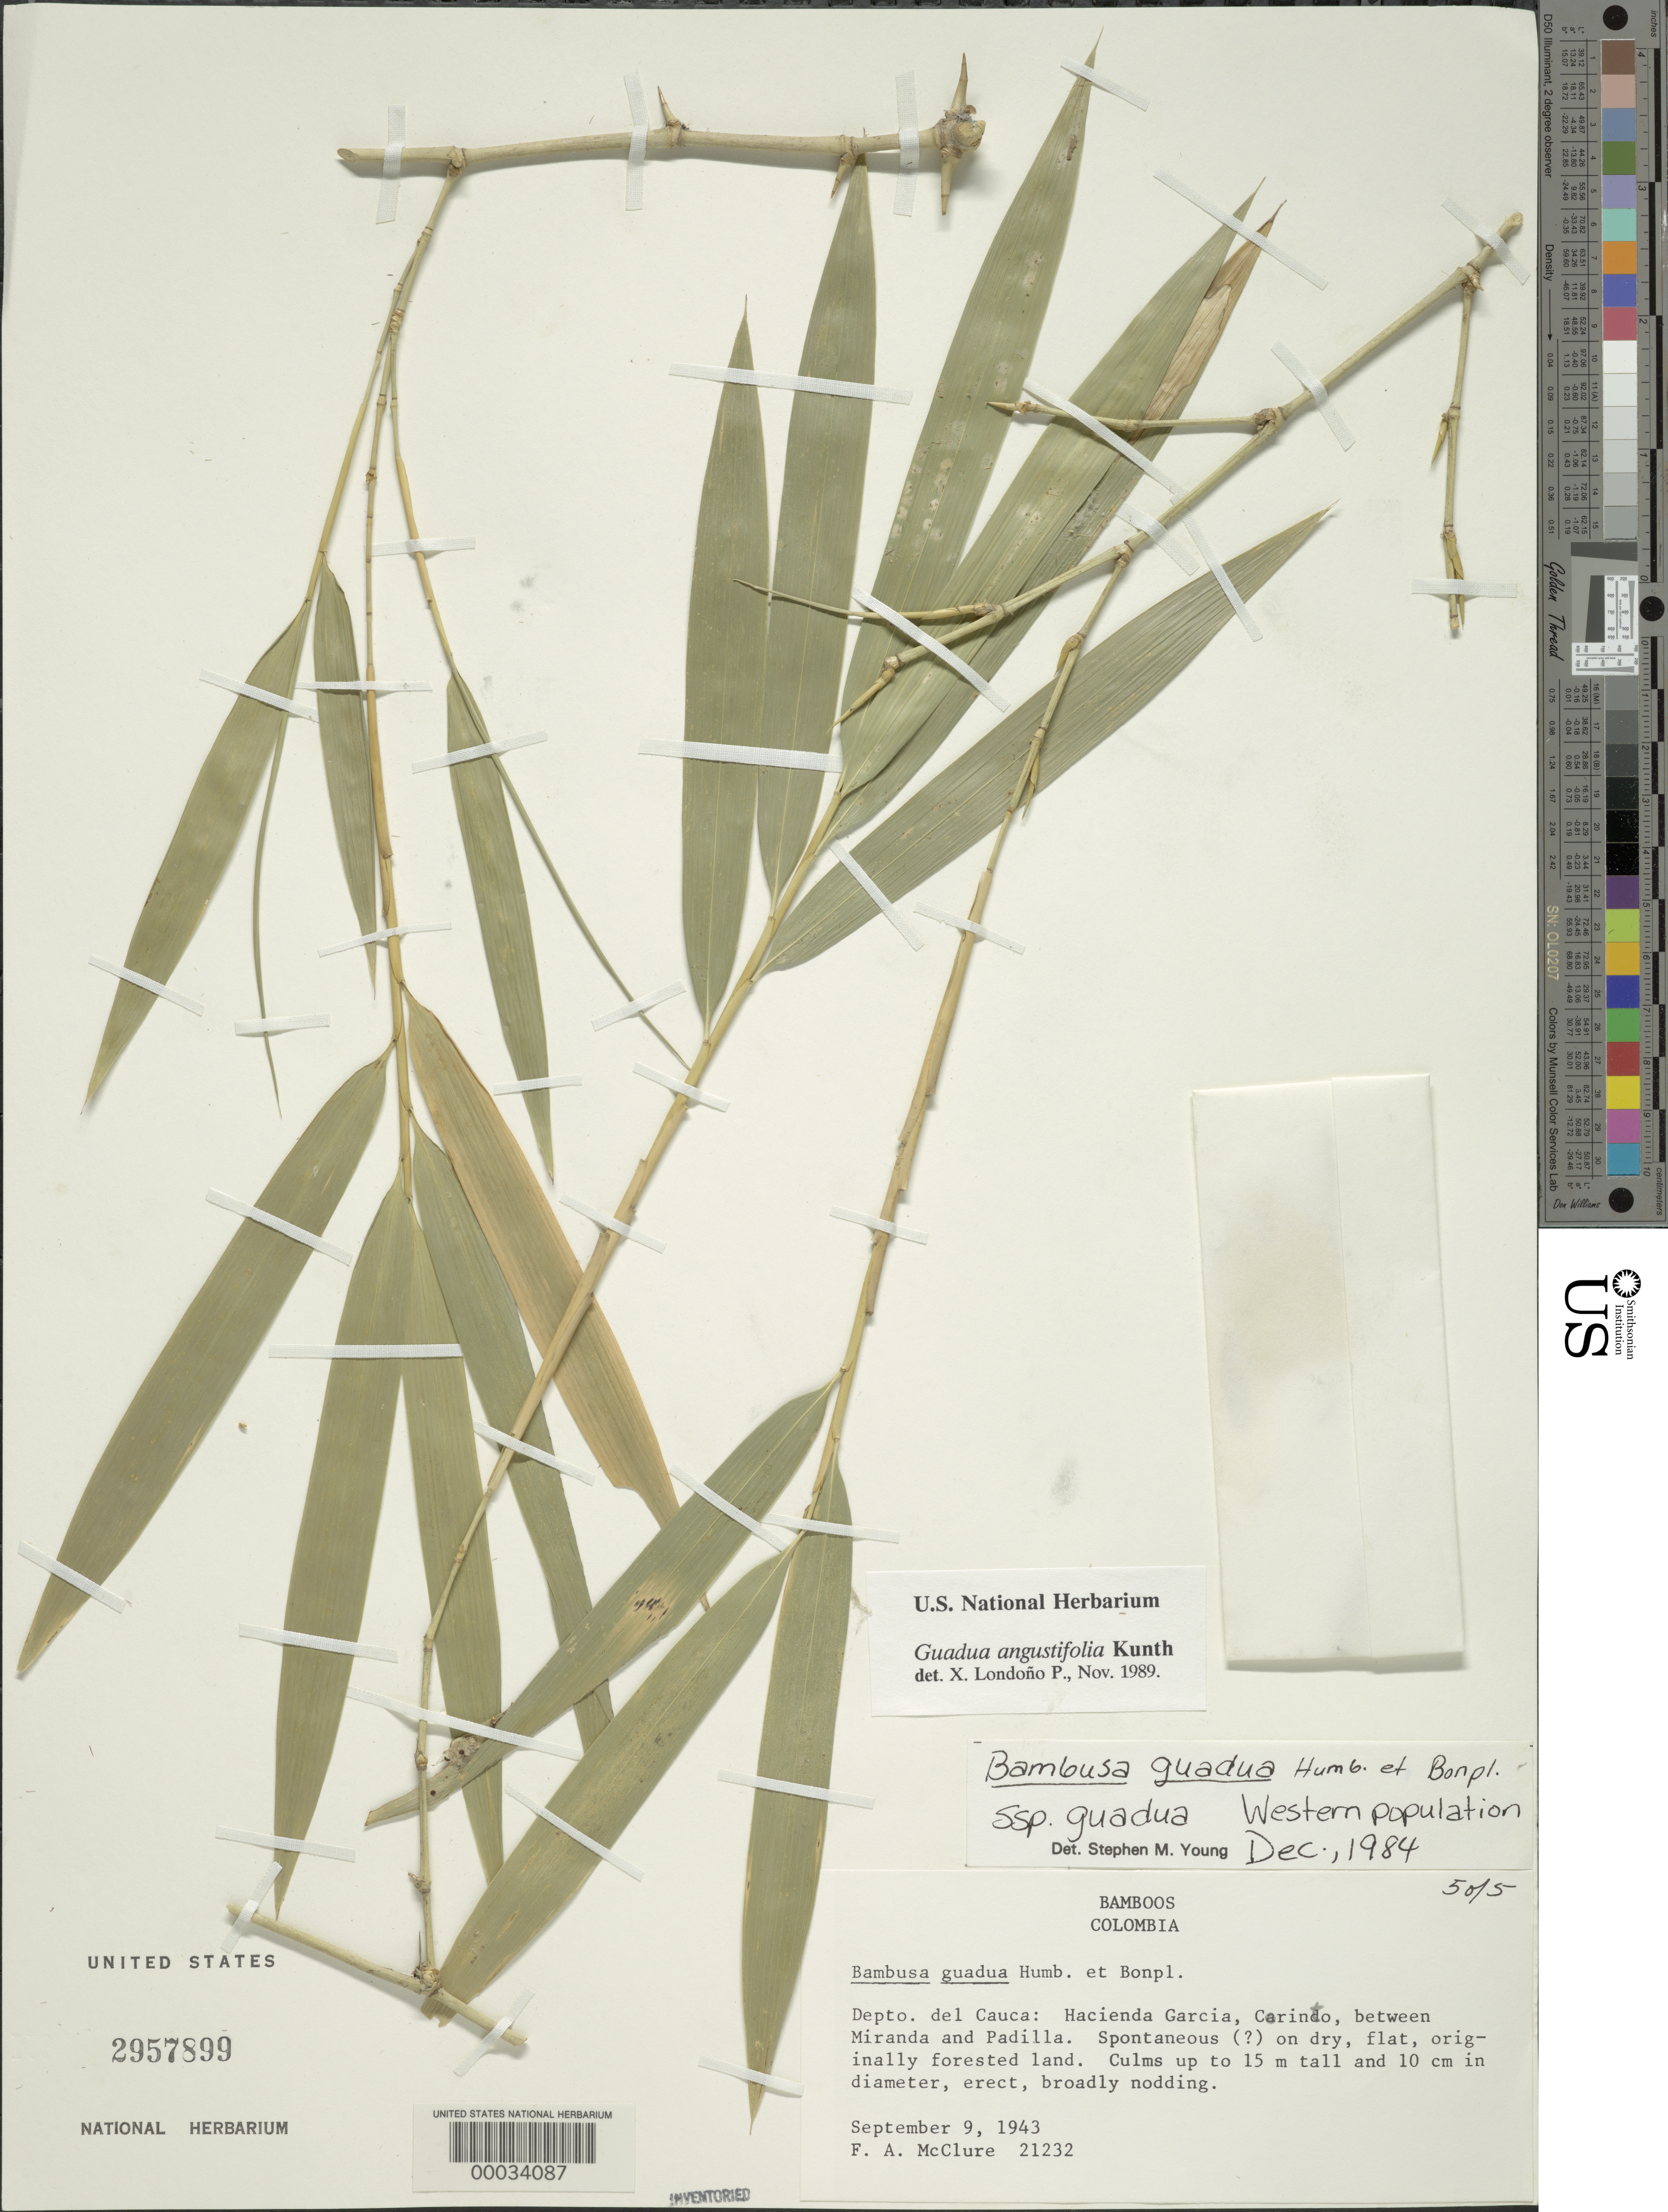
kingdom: Plantae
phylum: Tracheophyta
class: Liliopsida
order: Poales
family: Poaceae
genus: Guadua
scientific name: Guadua angustifolia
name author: Kunth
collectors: F. A. McClure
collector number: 21232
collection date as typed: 09 Sep 1943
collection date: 1943-09-09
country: Colombia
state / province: Valle del Cauca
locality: Hacienda Garcia, Corinto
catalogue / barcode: US 2957899